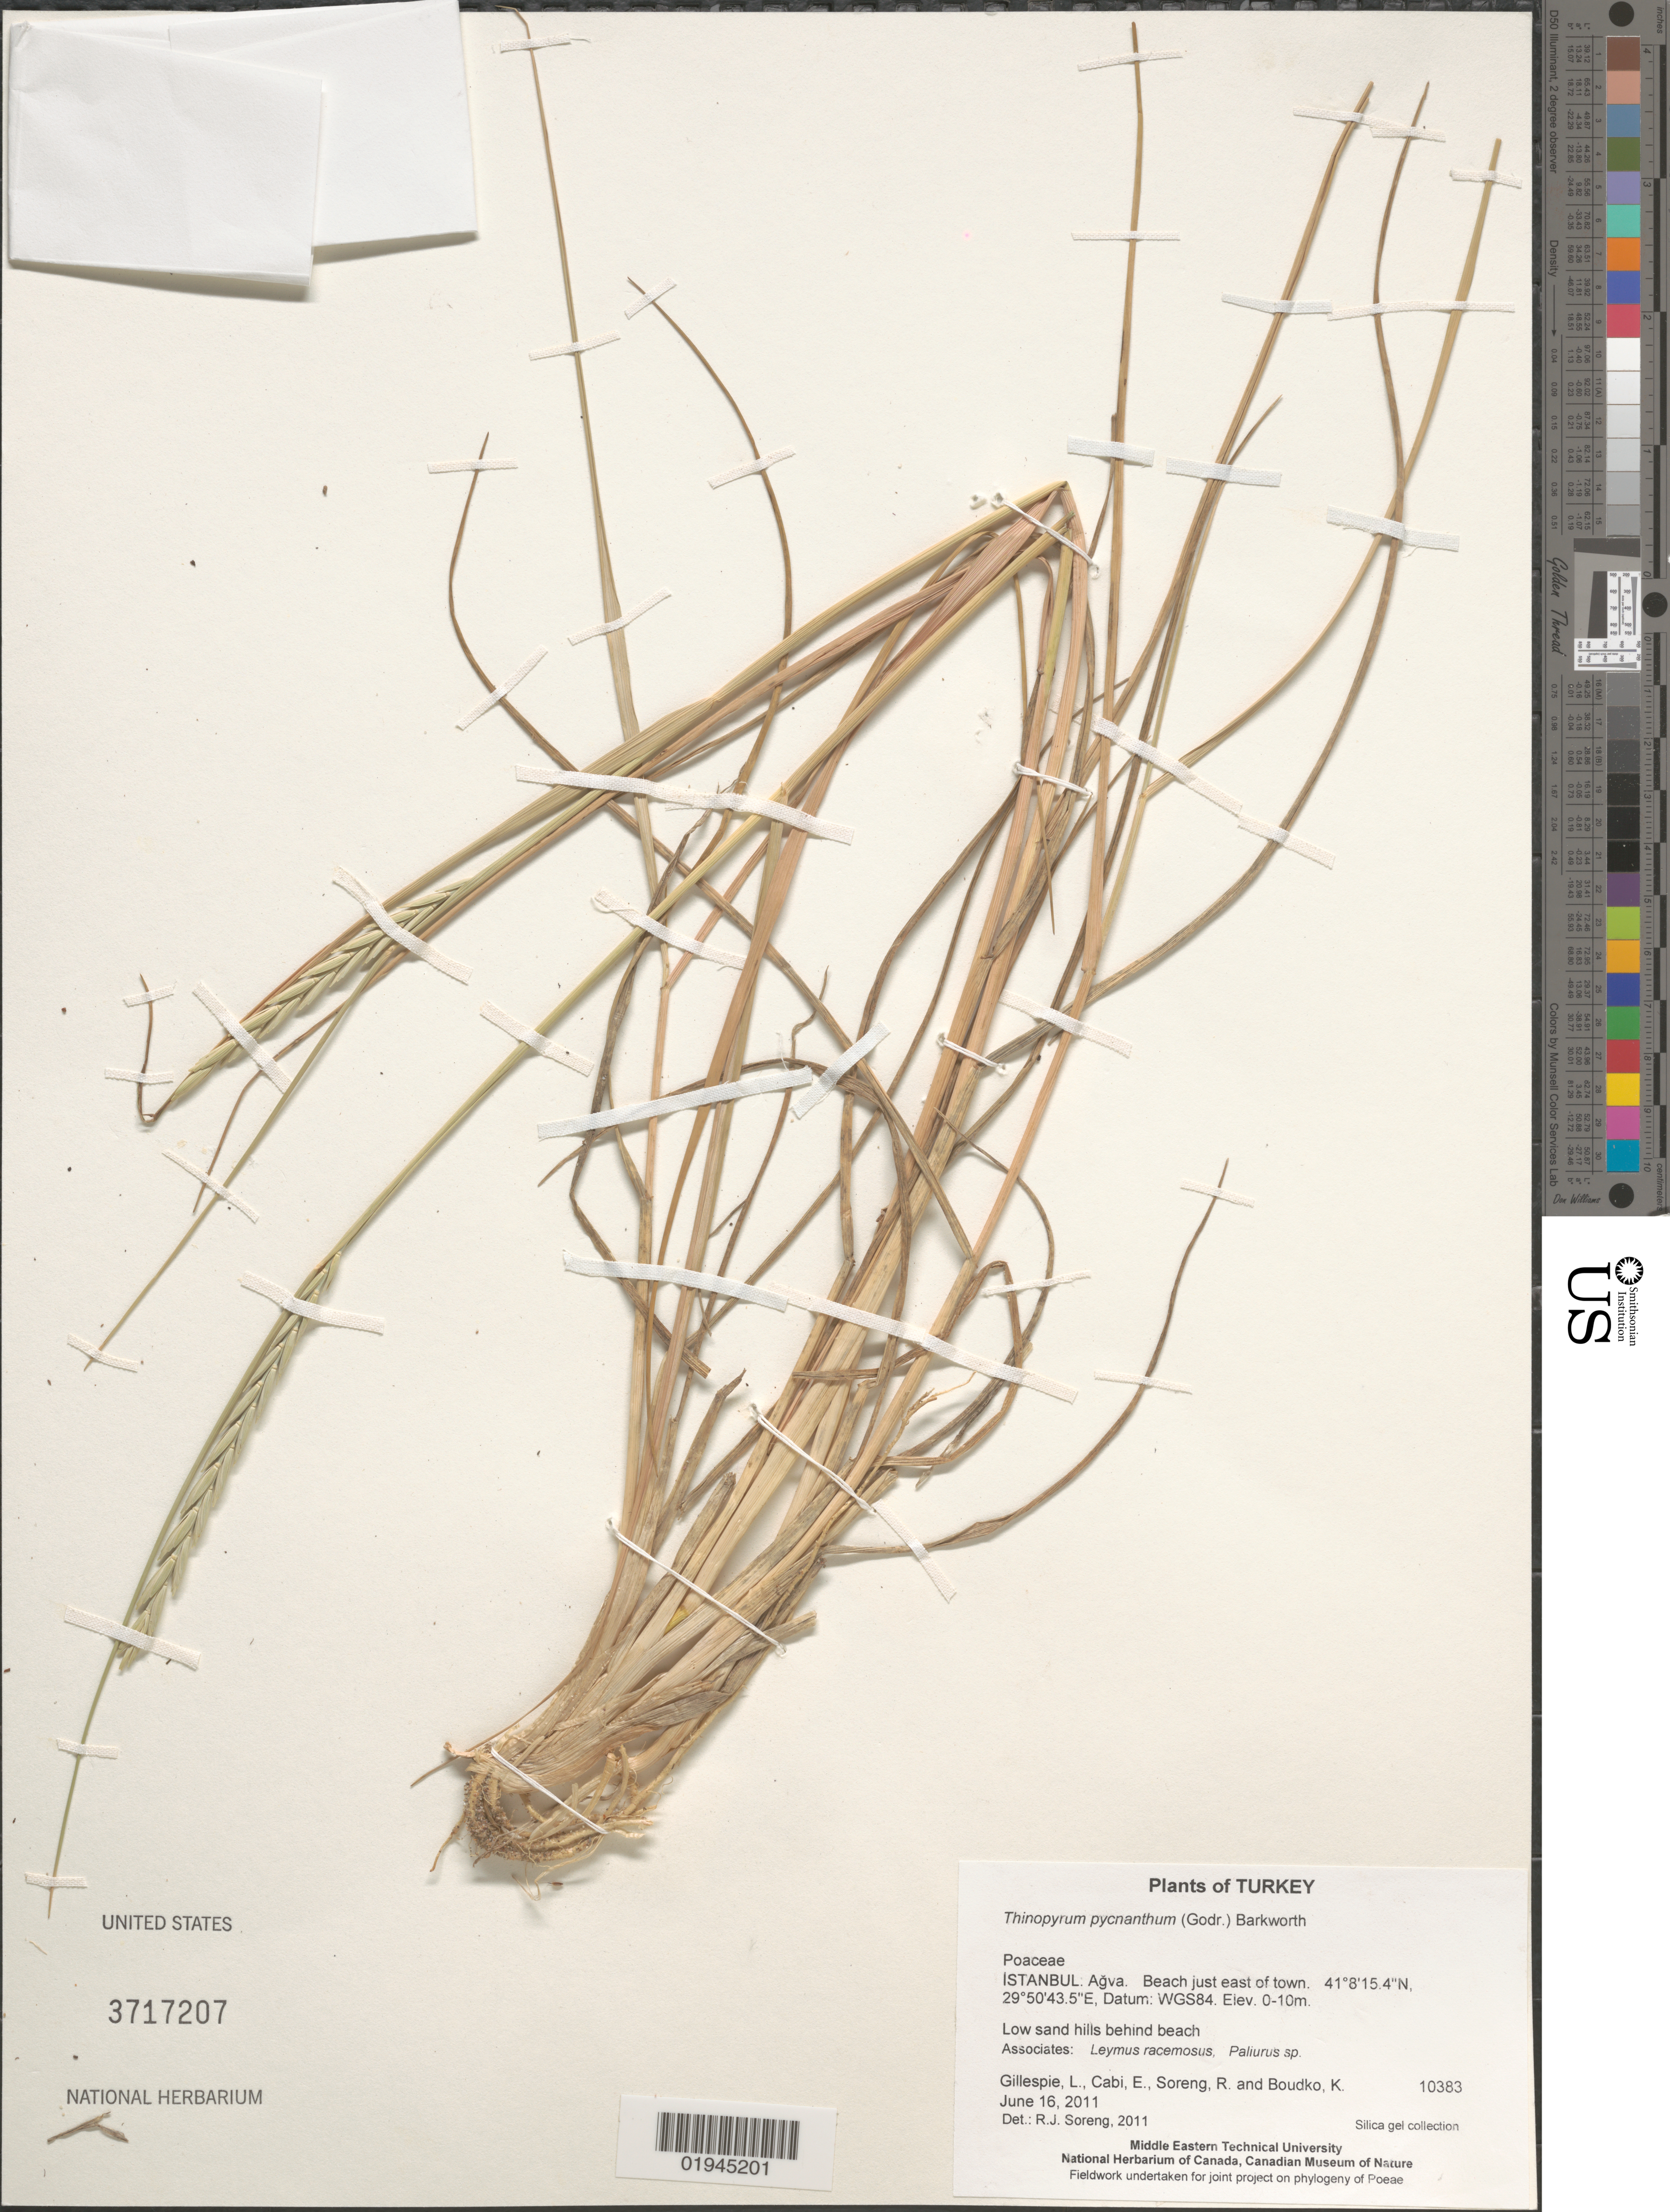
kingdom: Plantae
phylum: Tracheophyta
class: Liliopsida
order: Poales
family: Poaceae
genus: Thinopyrum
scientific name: Thinopyrum pycnanthum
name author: (Godr.) Barkworth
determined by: Soreng, Robert J., Research Associate (BOT), Smithsonian Institution - National Museum of Natural History (UNITED STATES)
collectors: L. J. Gillespie, E. Cabi, R. J. Soreng & K. Boudko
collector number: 10383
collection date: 2011-06-16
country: Turkey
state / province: Istanbul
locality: Agva. Beach just east of town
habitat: Low sand hills behind beach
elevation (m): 0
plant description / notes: DNA two bags, 1 to Evren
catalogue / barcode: US 3717207